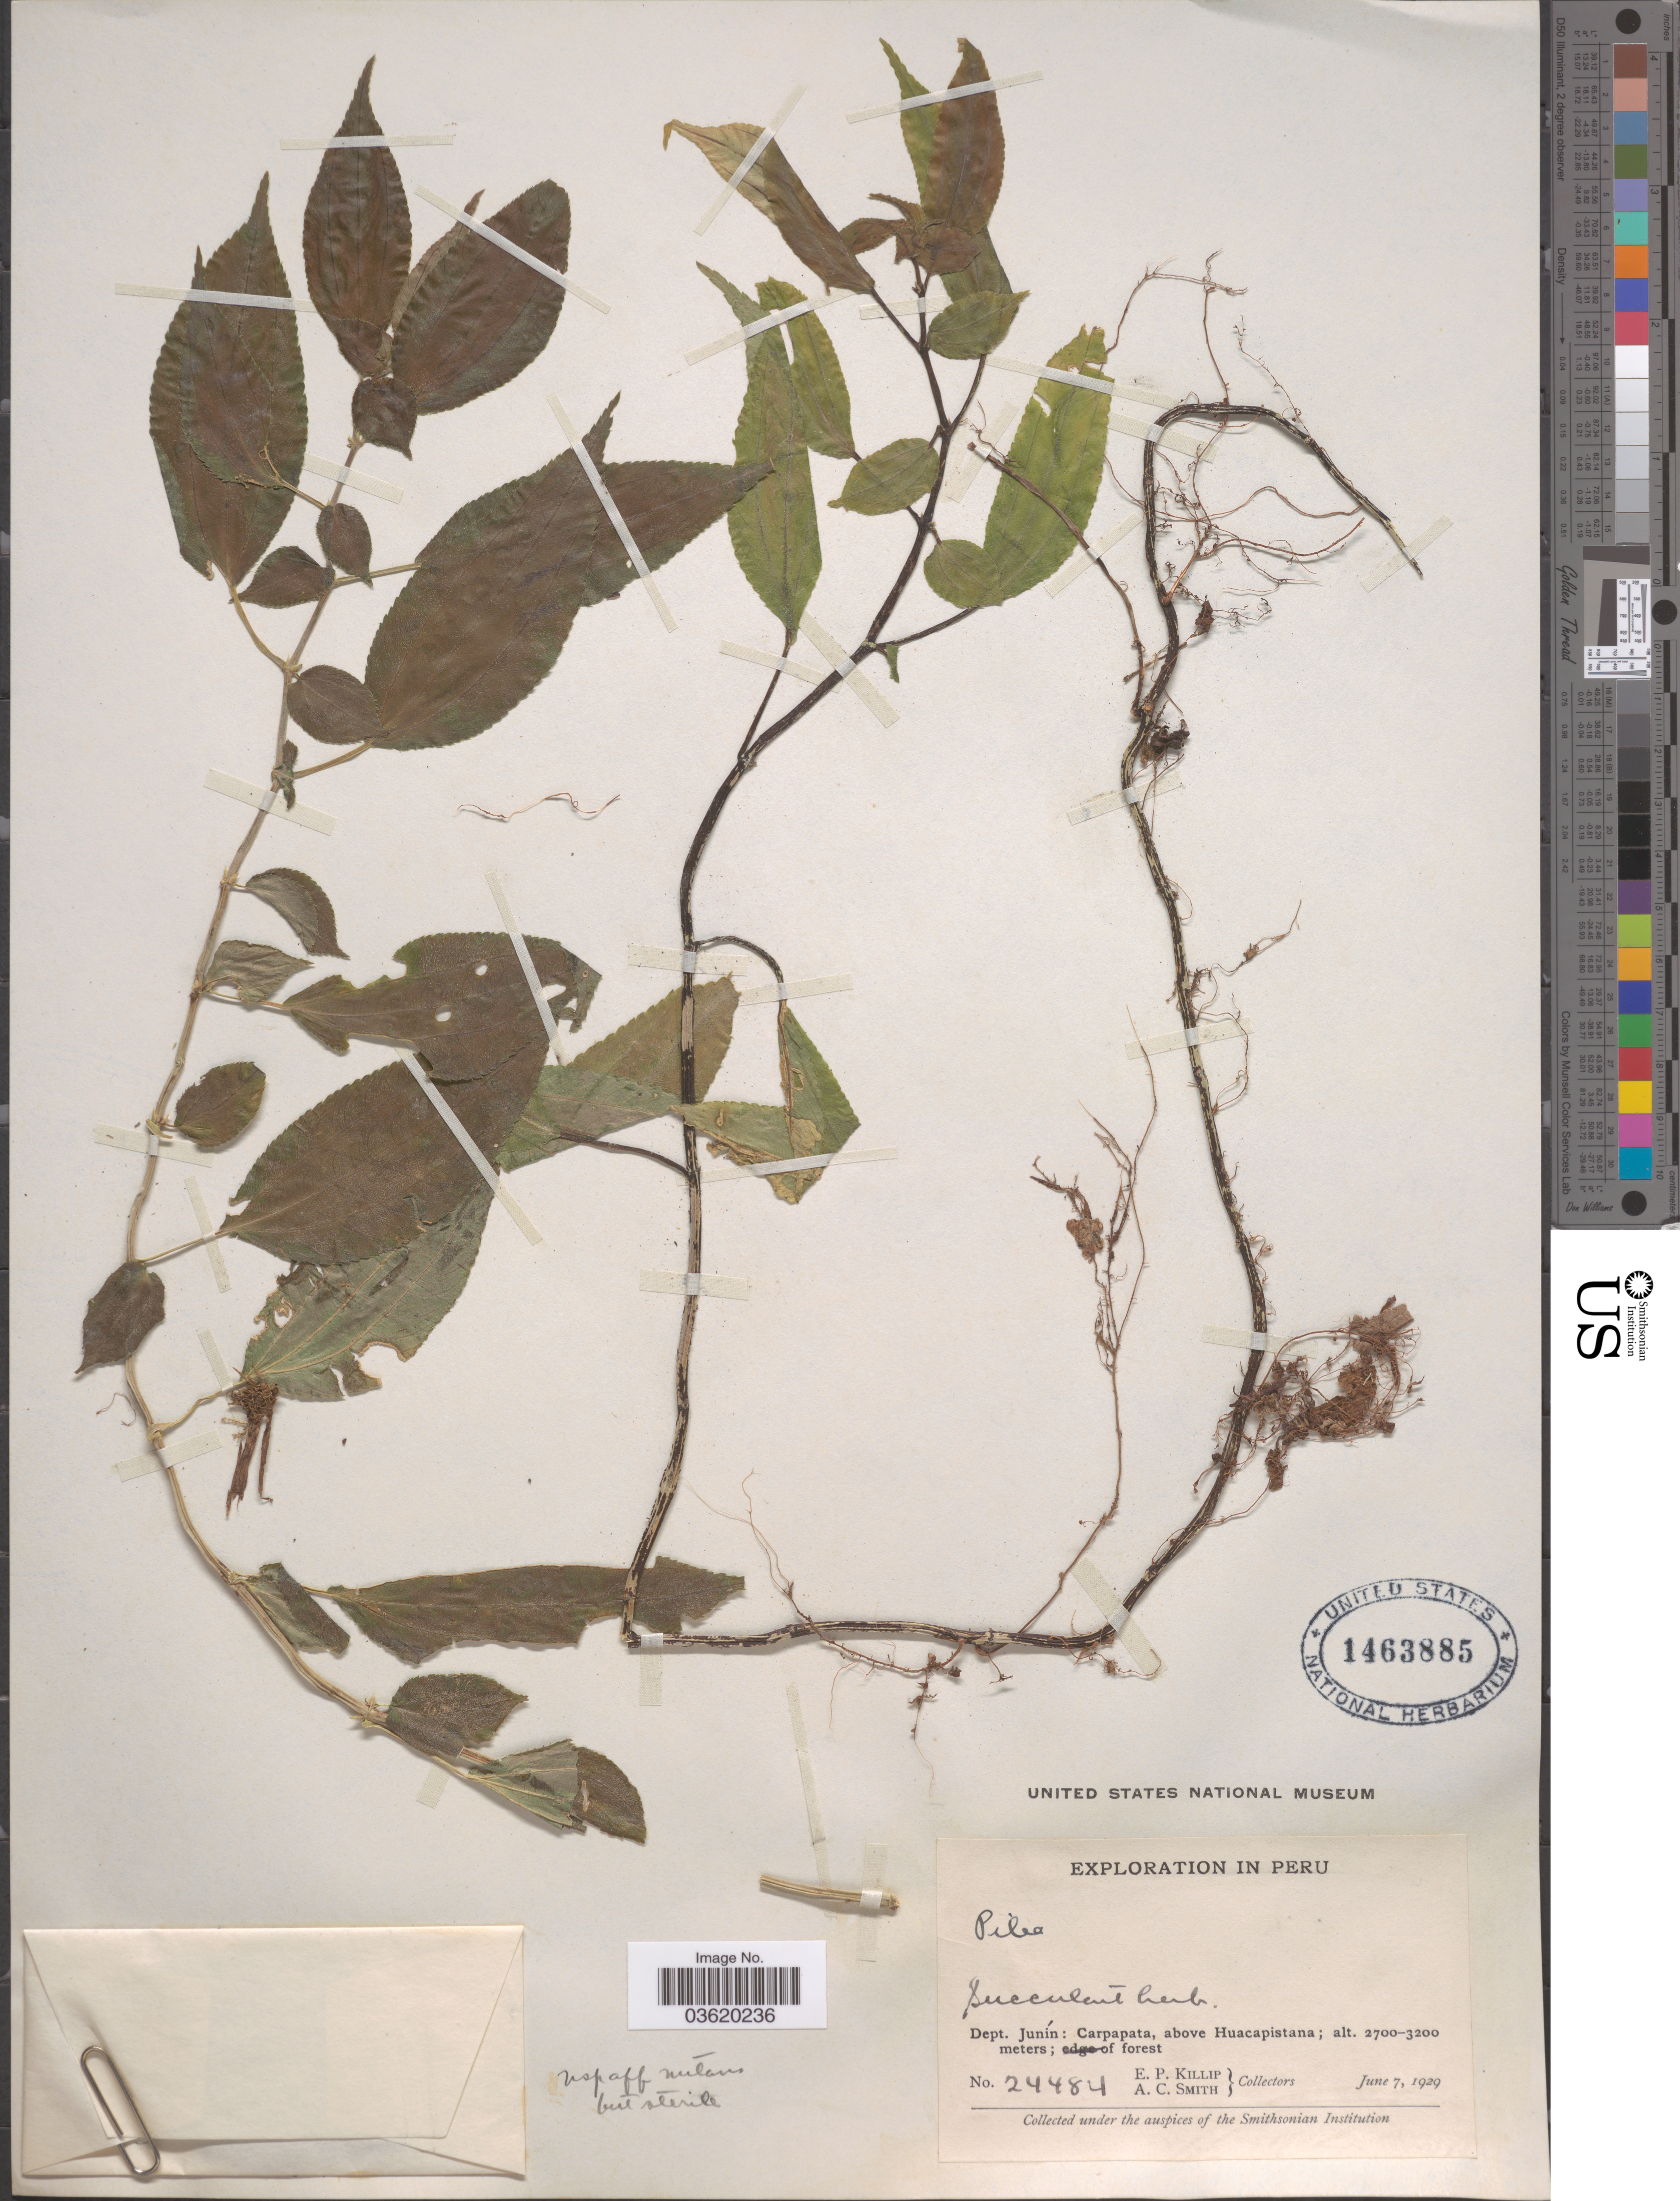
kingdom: Plantae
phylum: Tracheophyta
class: Magnoliopsida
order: Rosales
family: Urticaceae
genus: Pilea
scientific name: Pilea costata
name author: Killip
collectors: E. P. Killip & A. C. Smith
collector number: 24484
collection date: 1929-06-07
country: Peru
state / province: Junín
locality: Dept. Junín: Carpapata, above Huacapistana.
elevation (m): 2700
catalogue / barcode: US 1463885